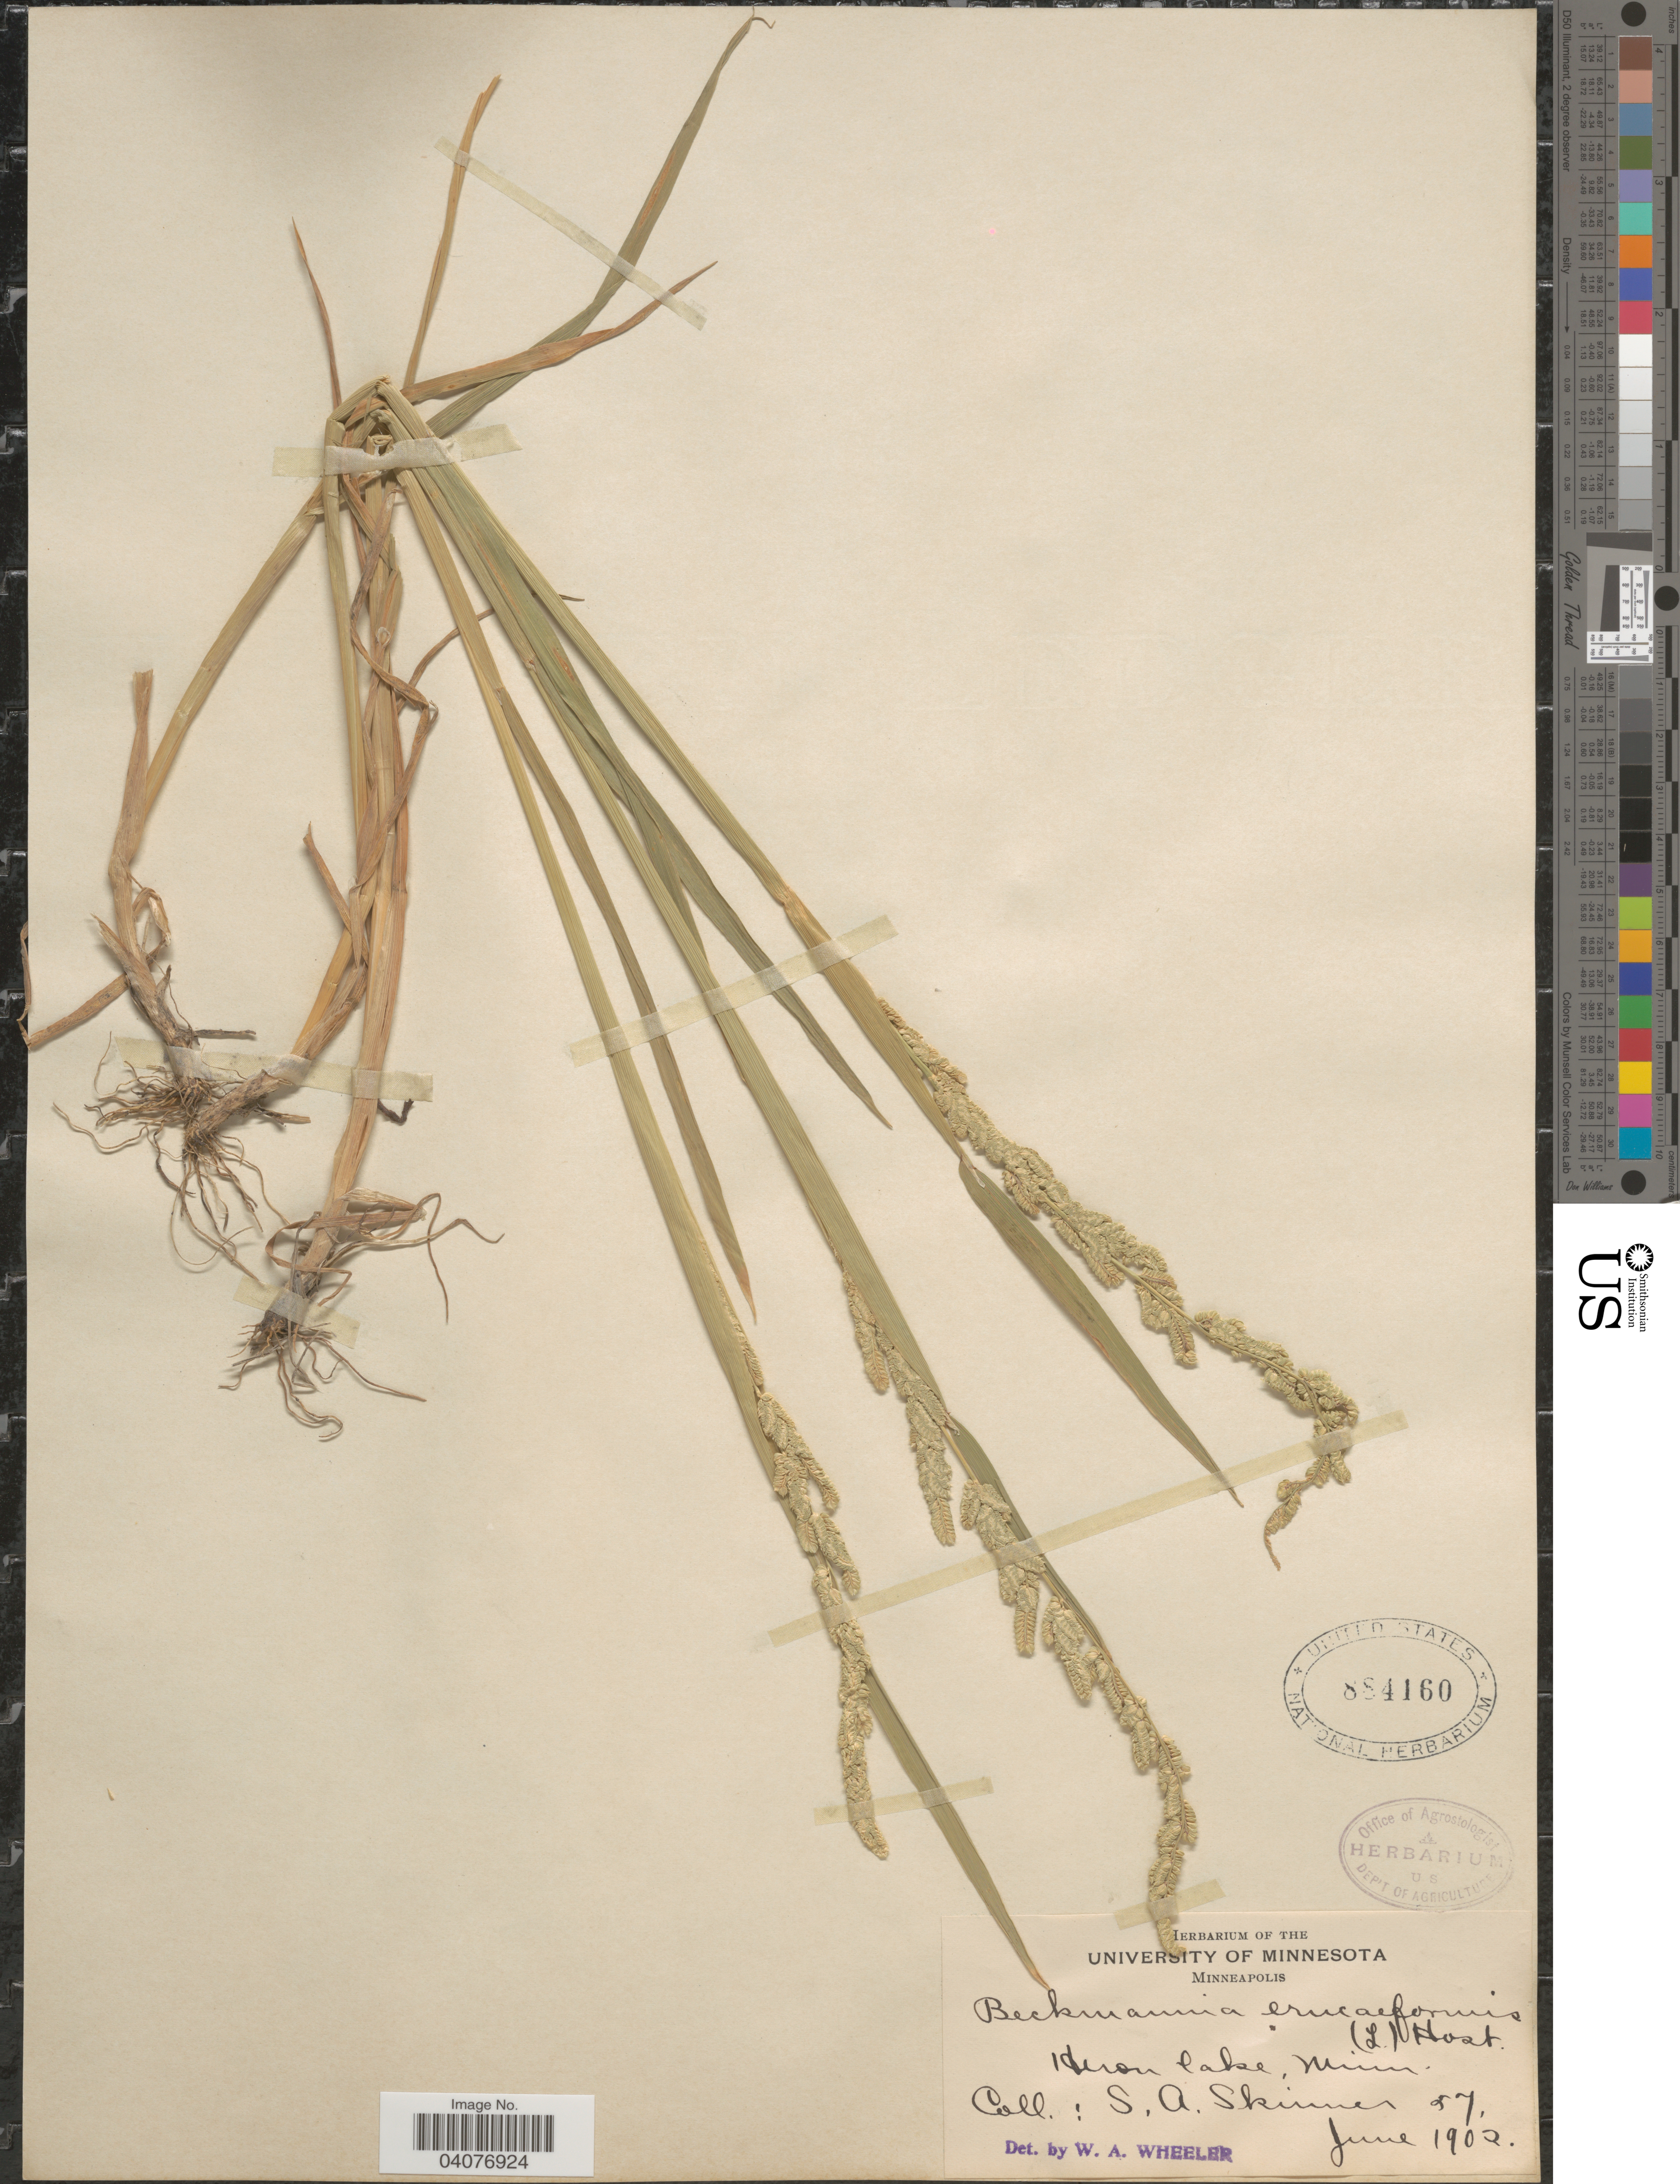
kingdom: Plantae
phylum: Tracheophyta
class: Liliopsida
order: Poales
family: Poaceae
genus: Beckmannia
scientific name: Beckmannia syzigachne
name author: (Steud.) Fernald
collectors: S. Skinner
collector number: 57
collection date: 1902-06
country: United States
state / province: Minnesota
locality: Heron lake.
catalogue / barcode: US 884160